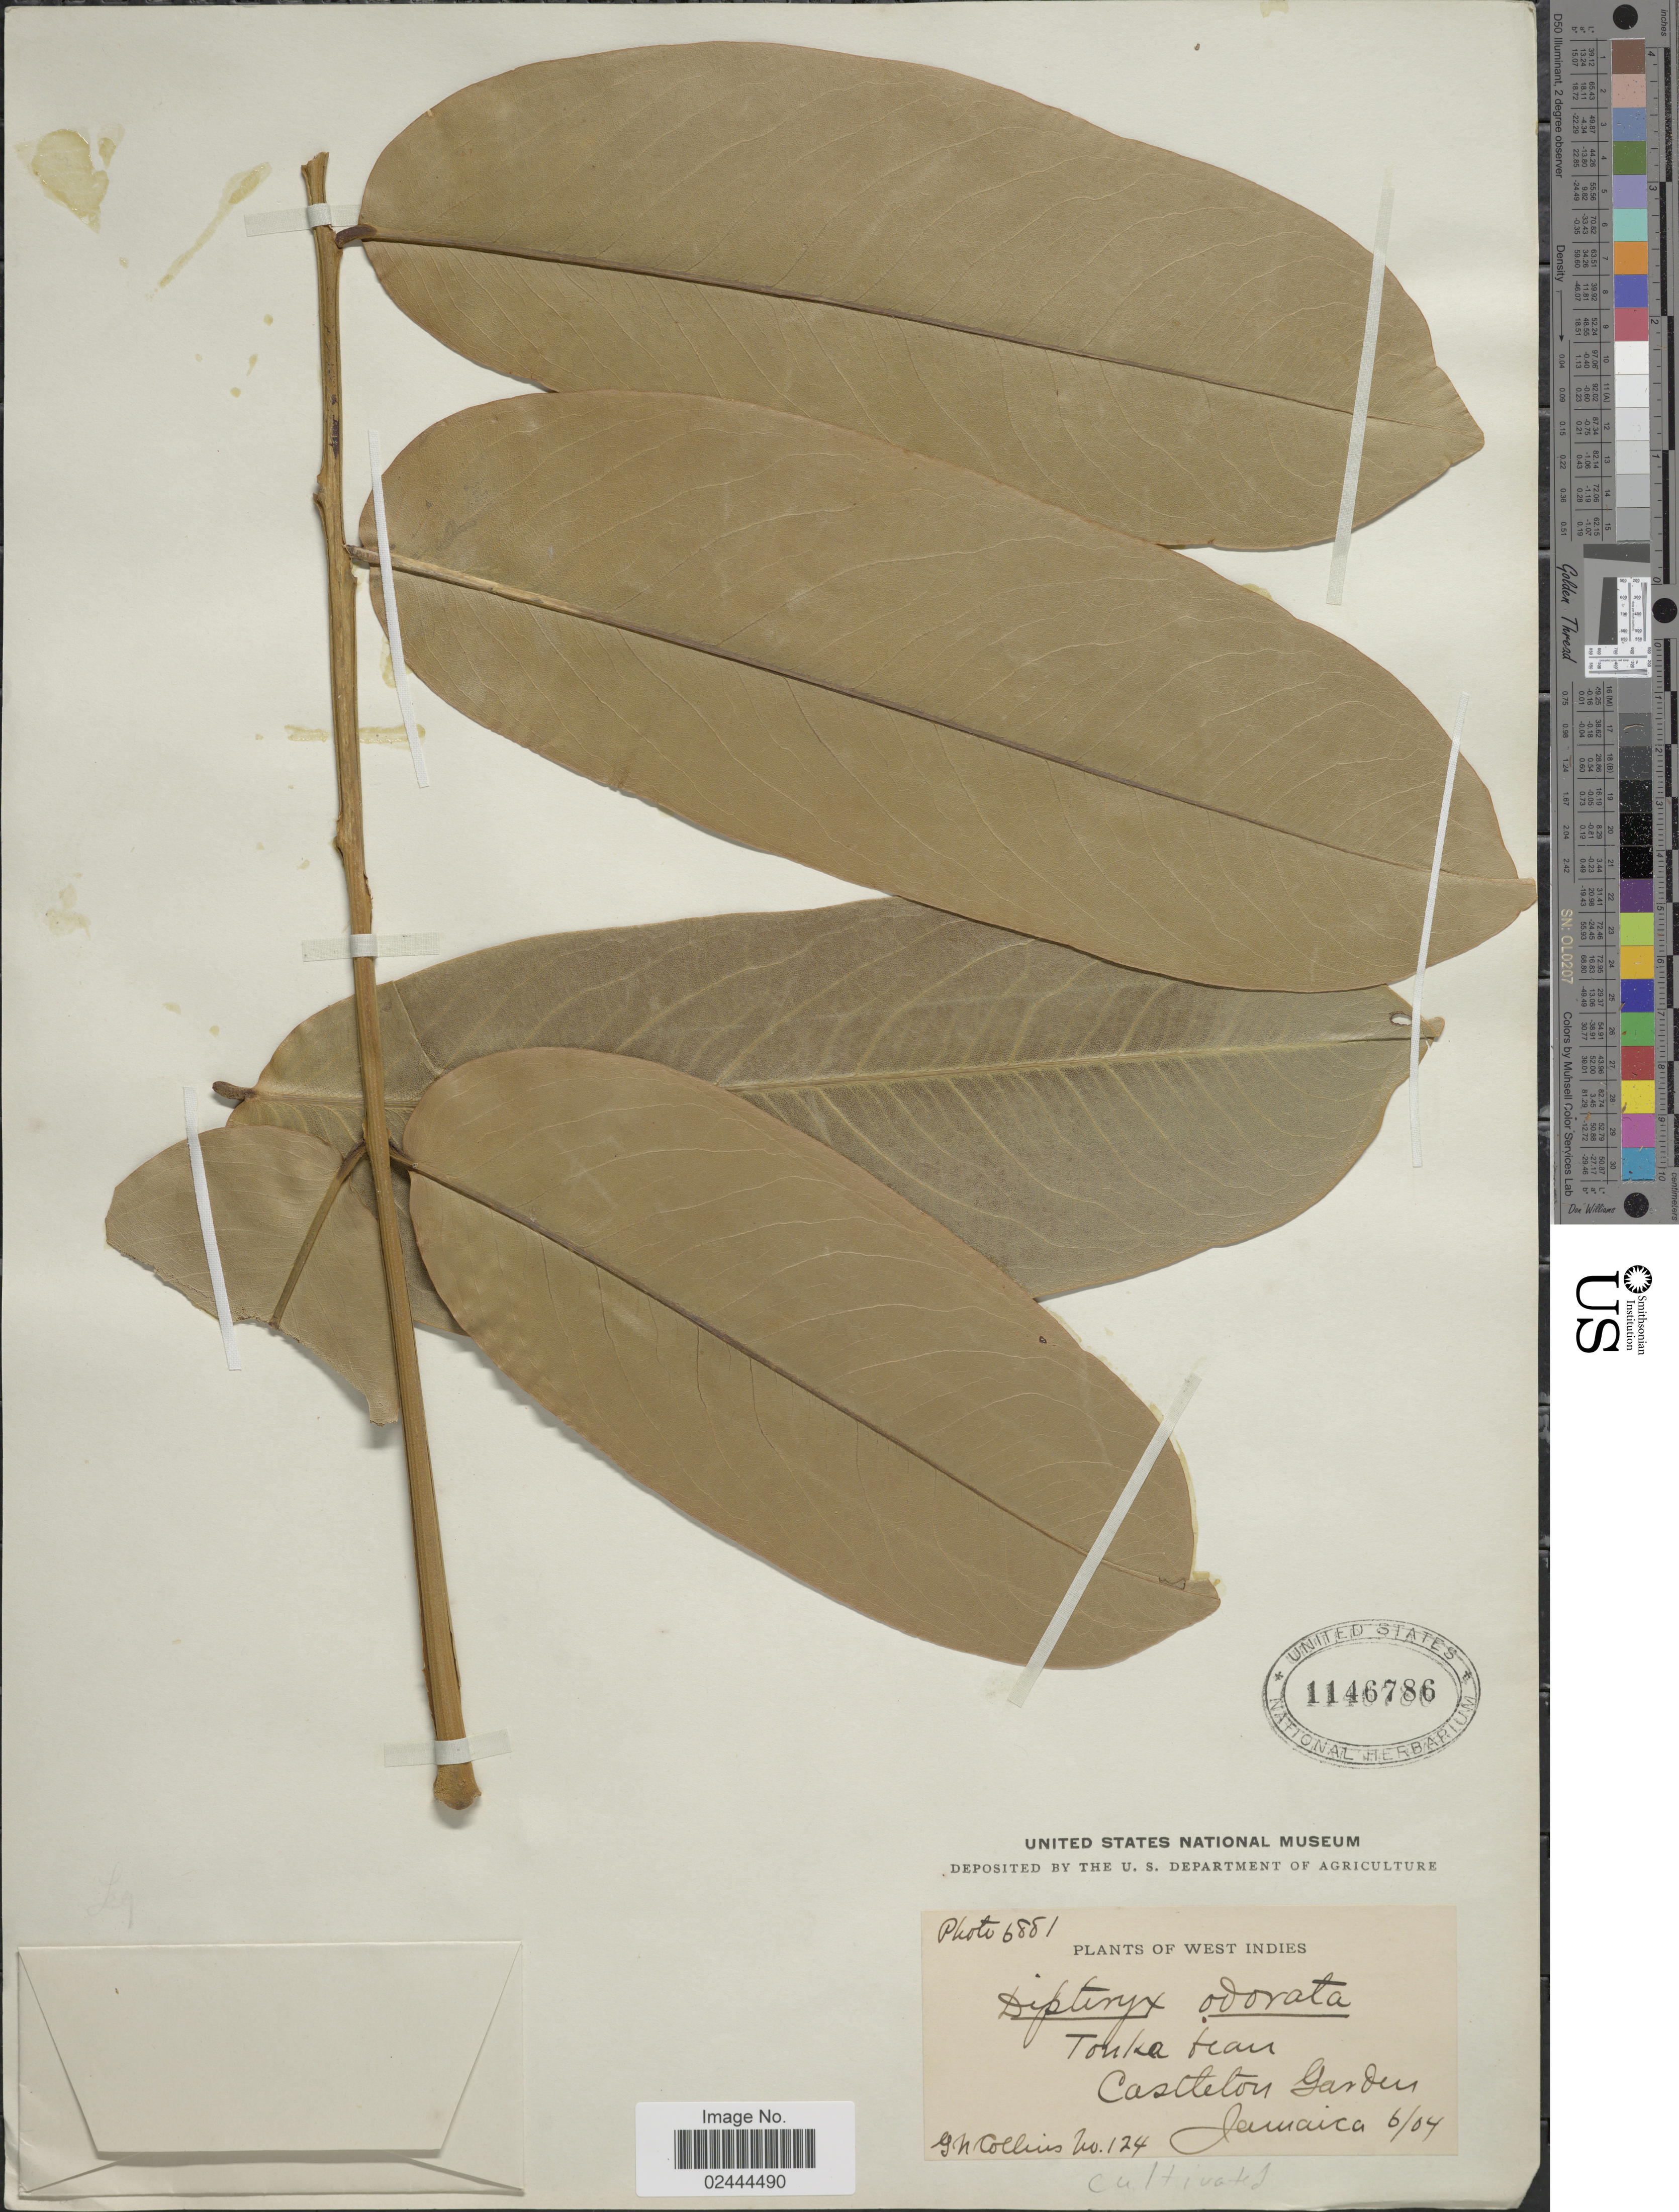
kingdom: Plantae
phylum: Tracheophyta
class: Magnoliopsida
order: Fabales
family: Fabaceae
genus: Dipteryx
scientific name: Dipteryx odorata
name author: (Aubl.) Willd.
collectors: G. Collins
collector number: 124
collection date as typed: Transcribed d/m/y: /6/4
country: Jamaica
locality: West Indies, Castleton Gardens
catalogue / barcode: US 1146786